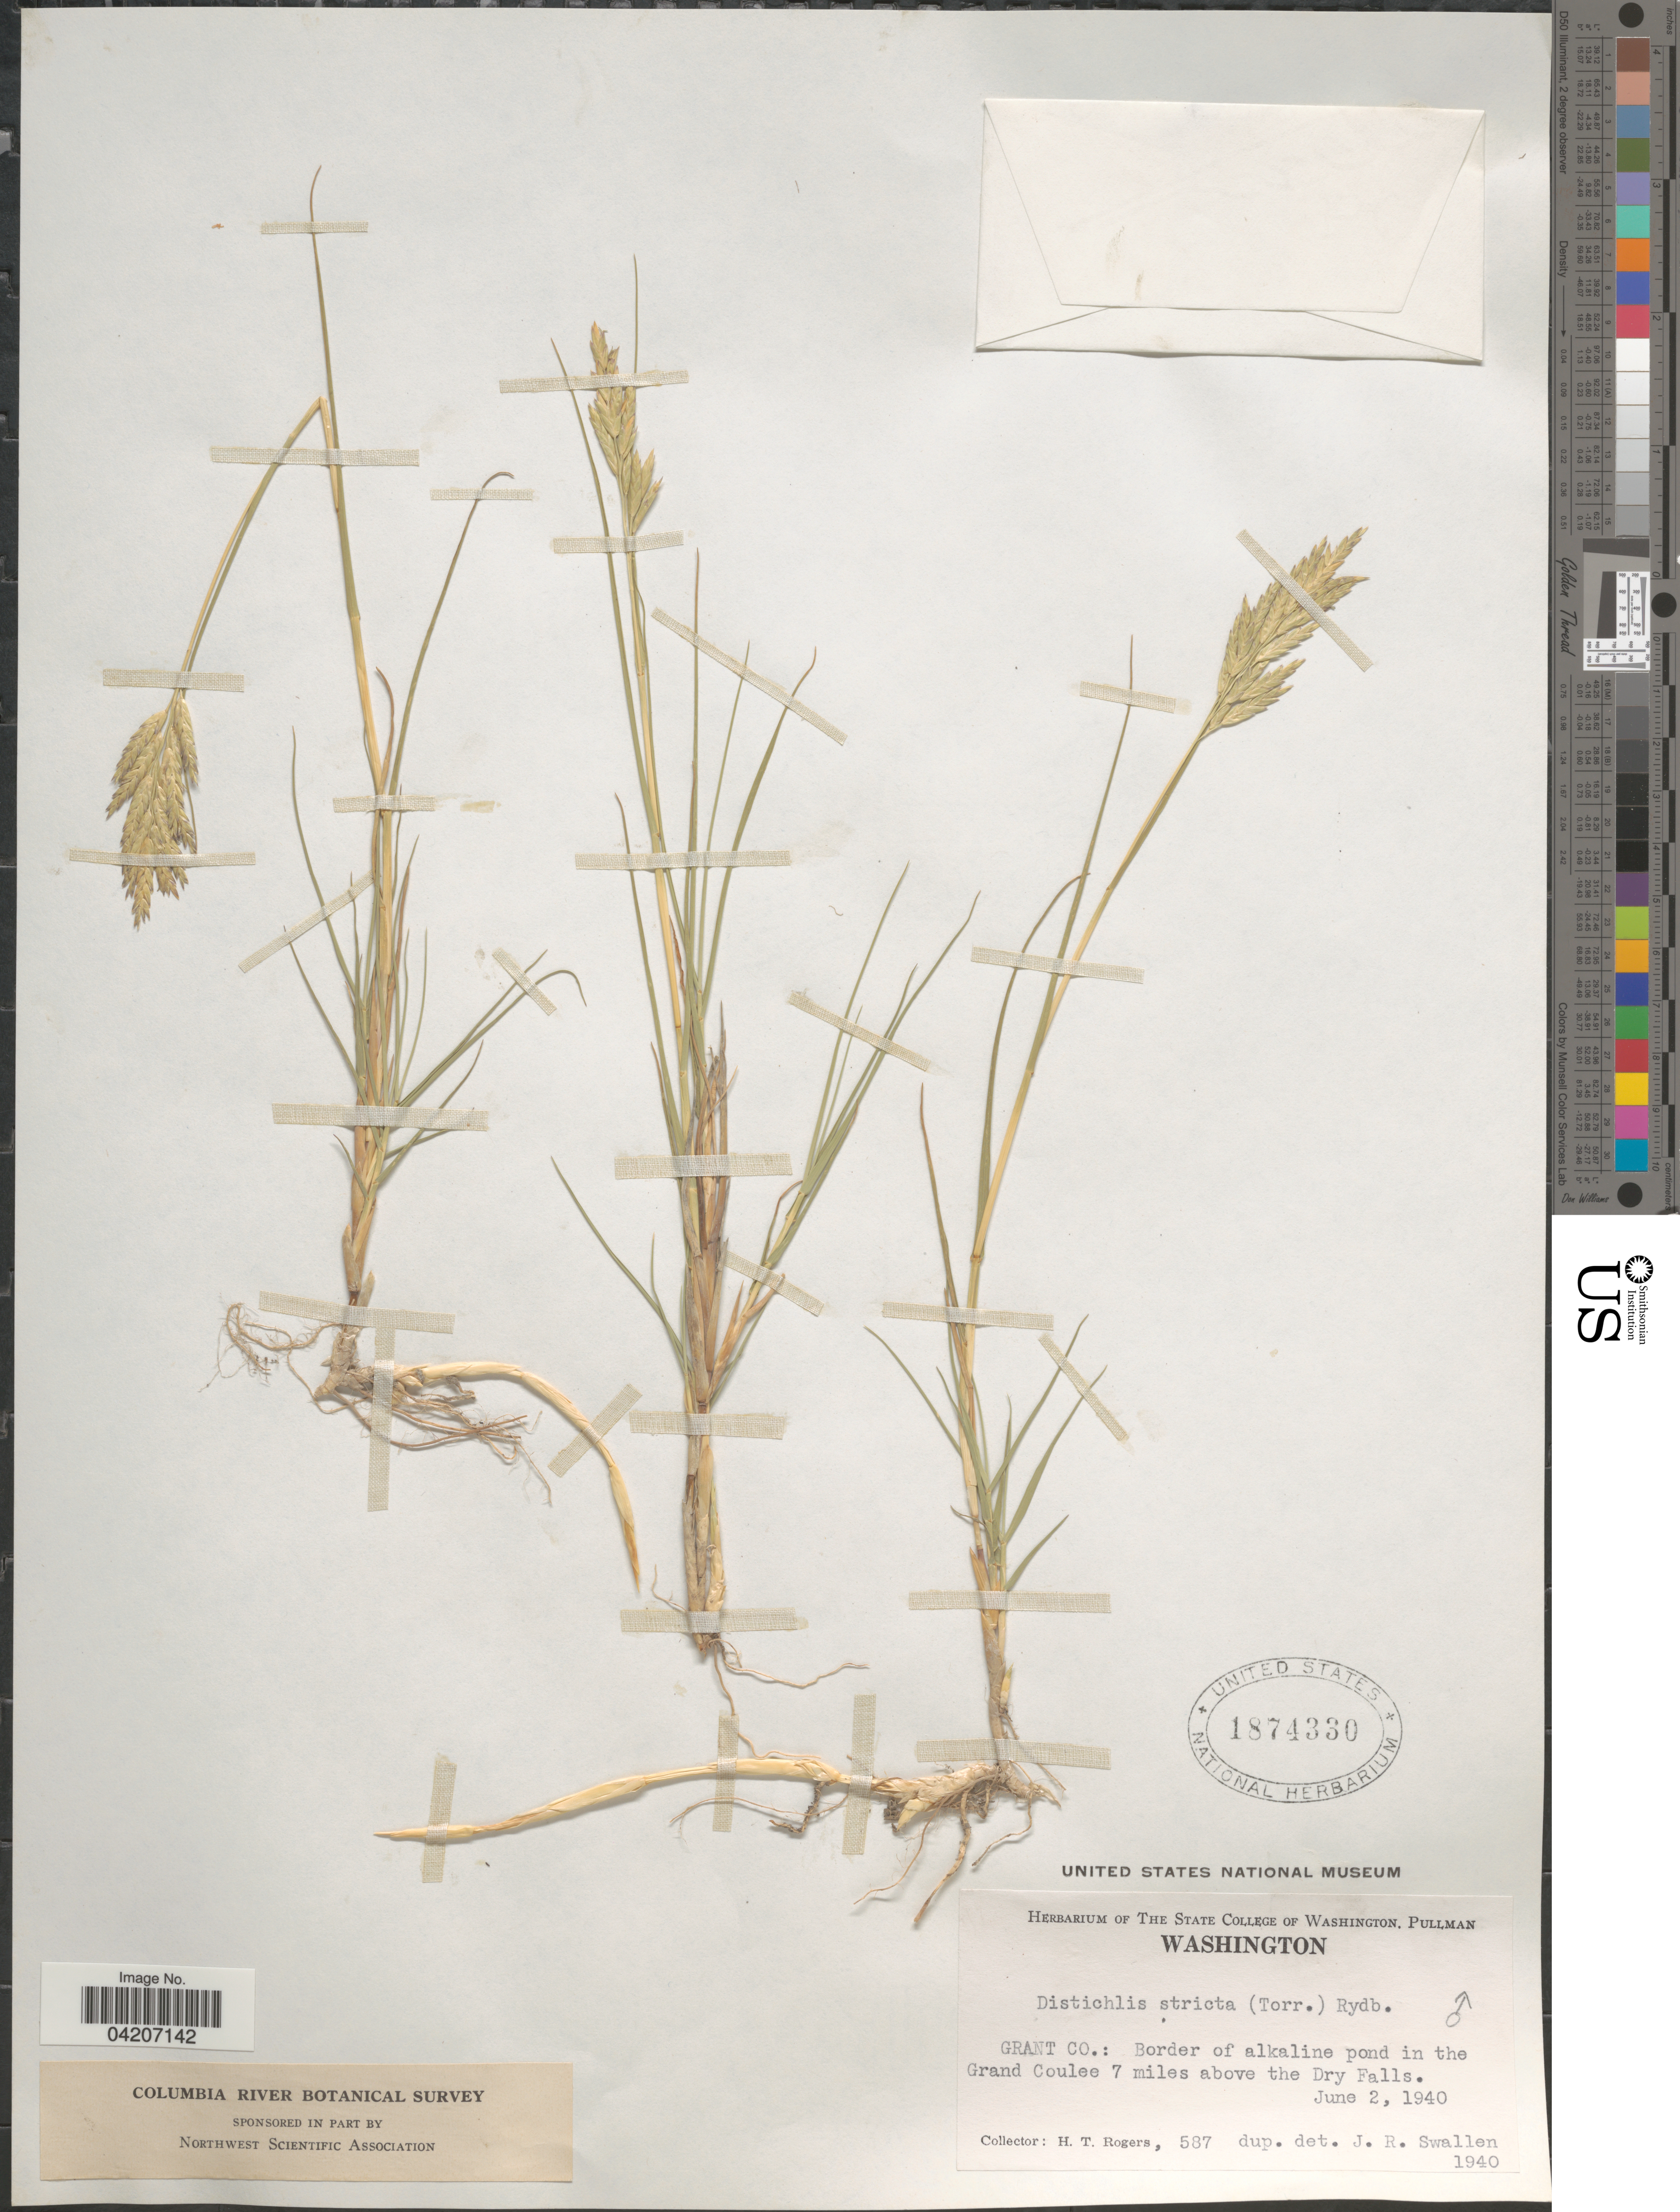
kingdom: Plantae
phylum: Tracheophyta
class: Liliopsida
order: Poales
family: Poaceae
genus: Distichlis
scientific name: Distichlis spicata subsp. stricta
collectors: H. Rogers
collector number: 587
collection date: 1940-06-02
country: United States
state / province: Washington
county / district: Grant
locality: Grant Co.: Border of alkaline pond in the Grand Coulee 7 miles above the Dry Falls. Columbia River Botanical Survey.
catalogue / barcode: US 1874330